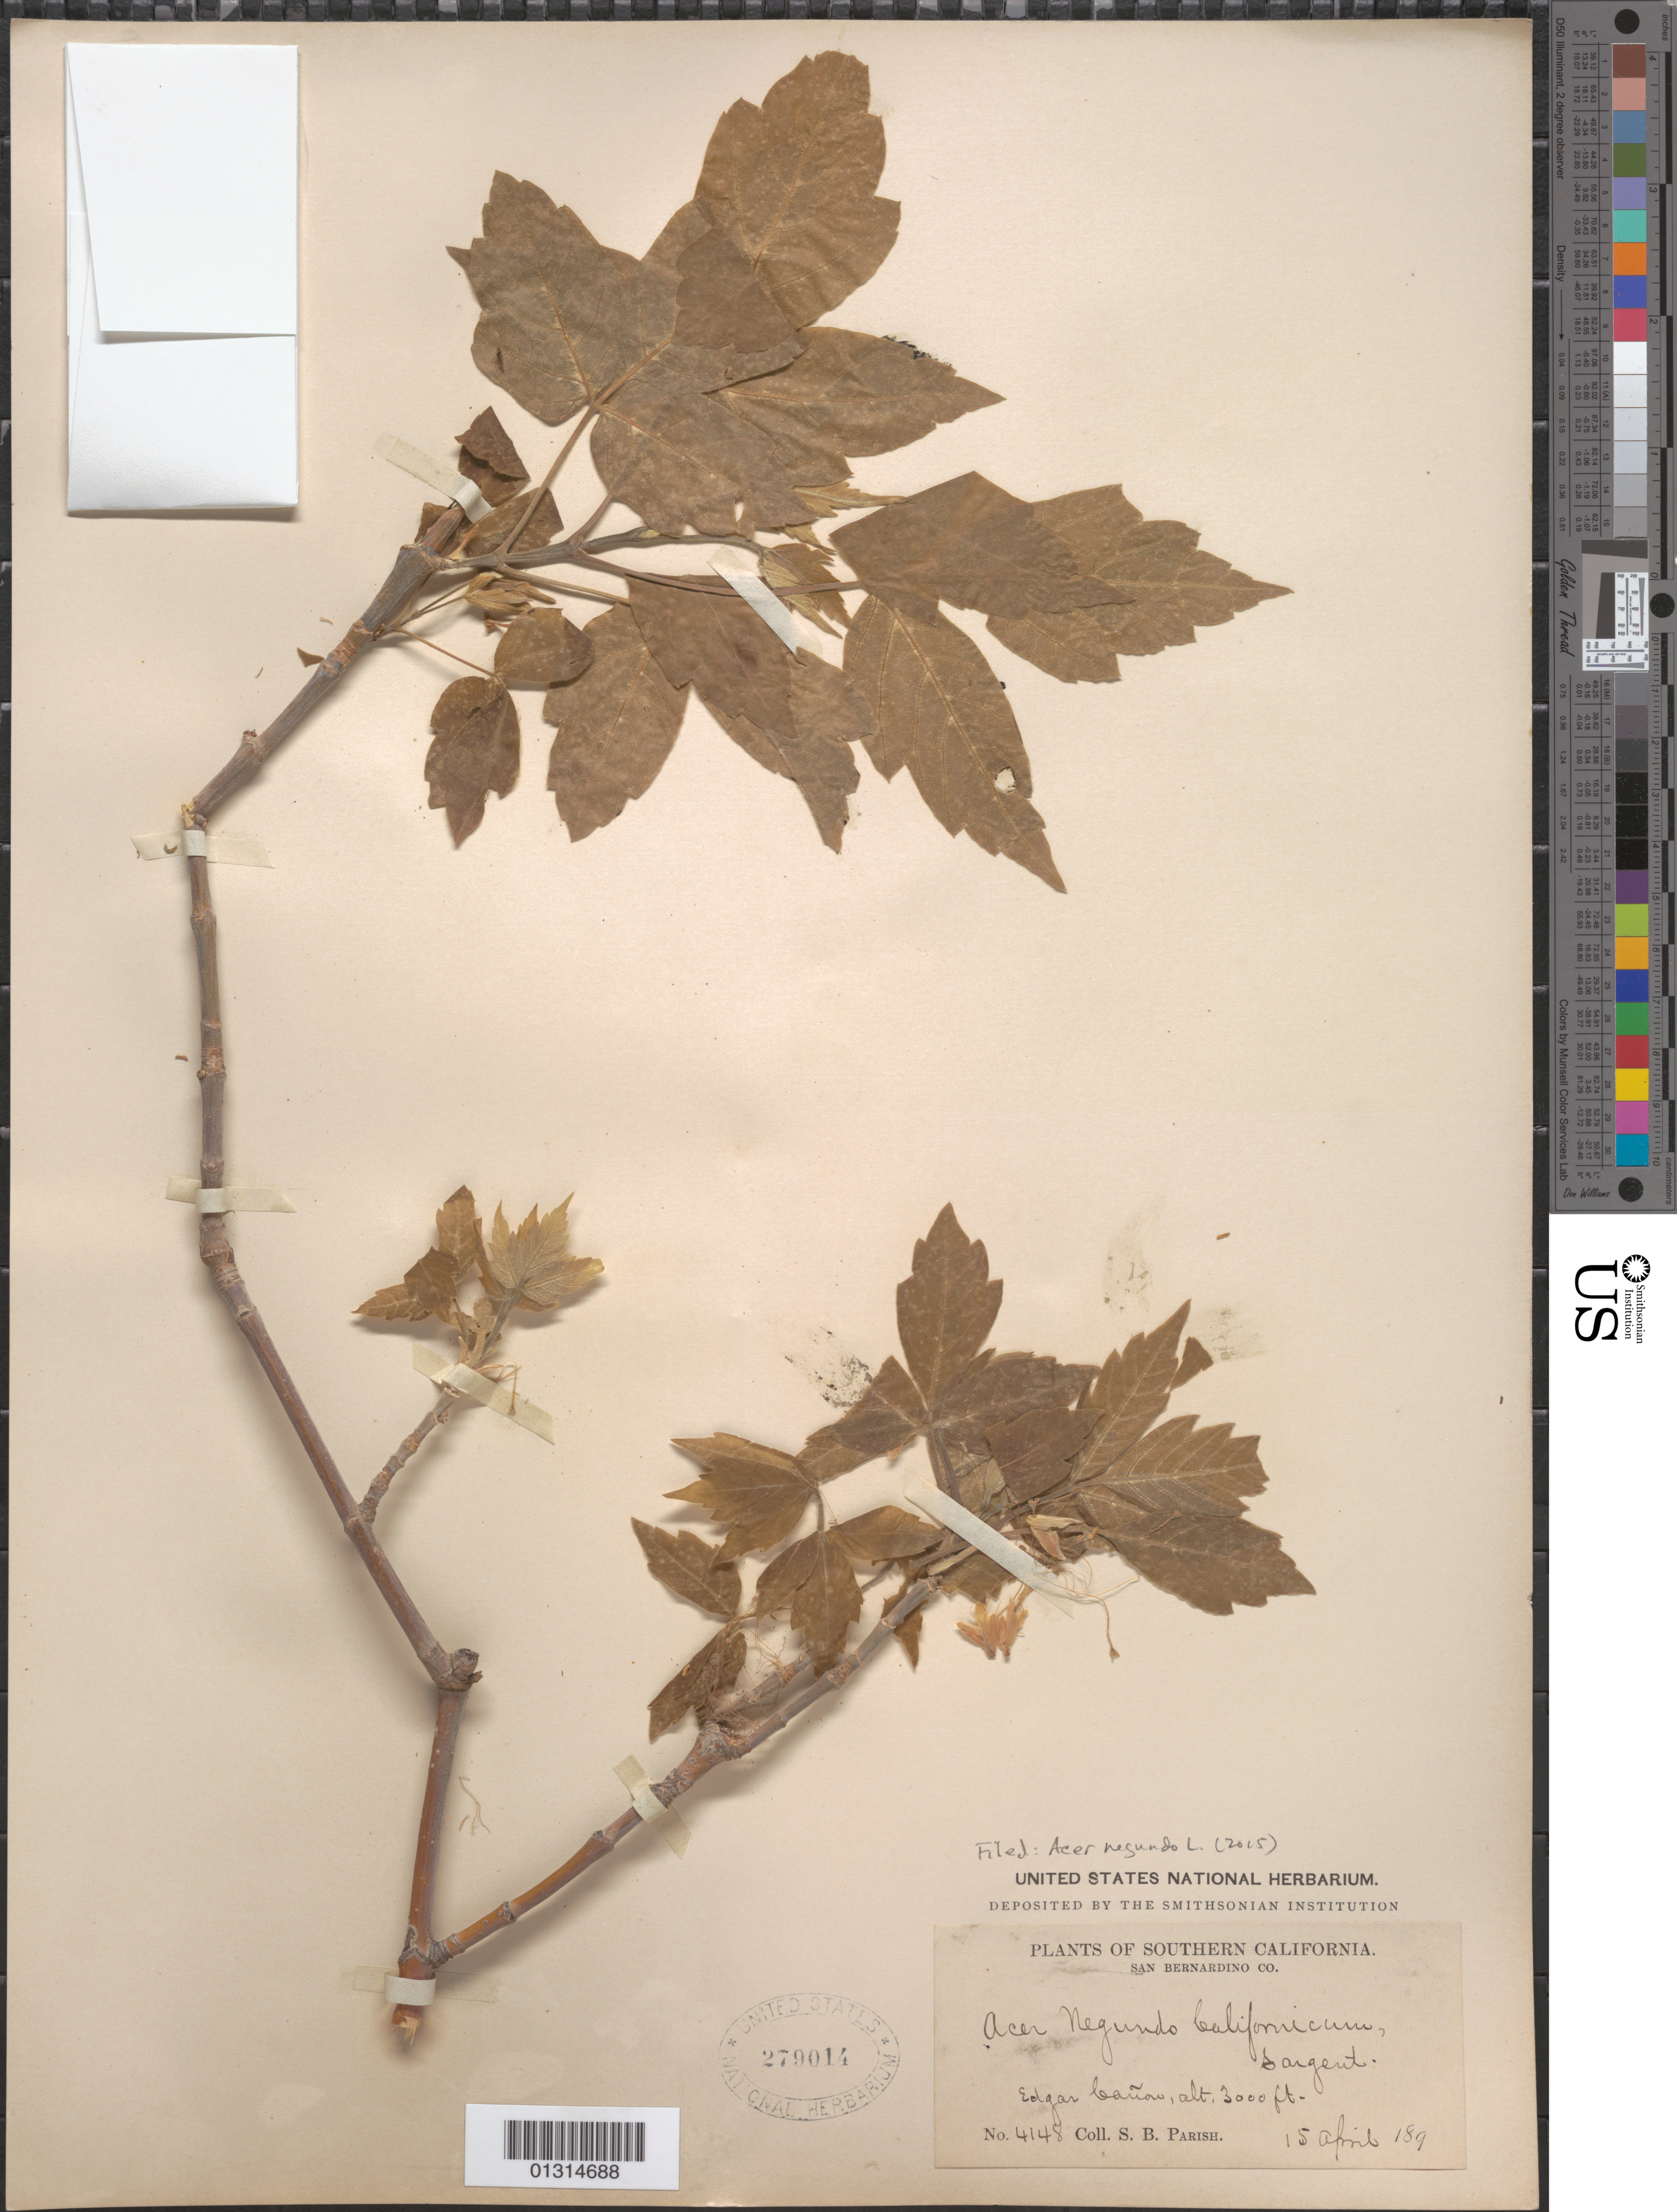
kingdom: Plantae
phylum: Tracheophyta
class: Magnoliopsida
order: Sapindales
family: Sapindaceae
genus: Acer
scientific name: Acer negundo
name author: L.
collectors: S. B. Parish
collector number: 4148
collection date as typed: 15 April 189-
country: United States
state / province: California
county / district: San Bernardino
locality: San Bernardino County, Edgar Cañon.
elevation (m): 914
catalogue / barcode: US 279014